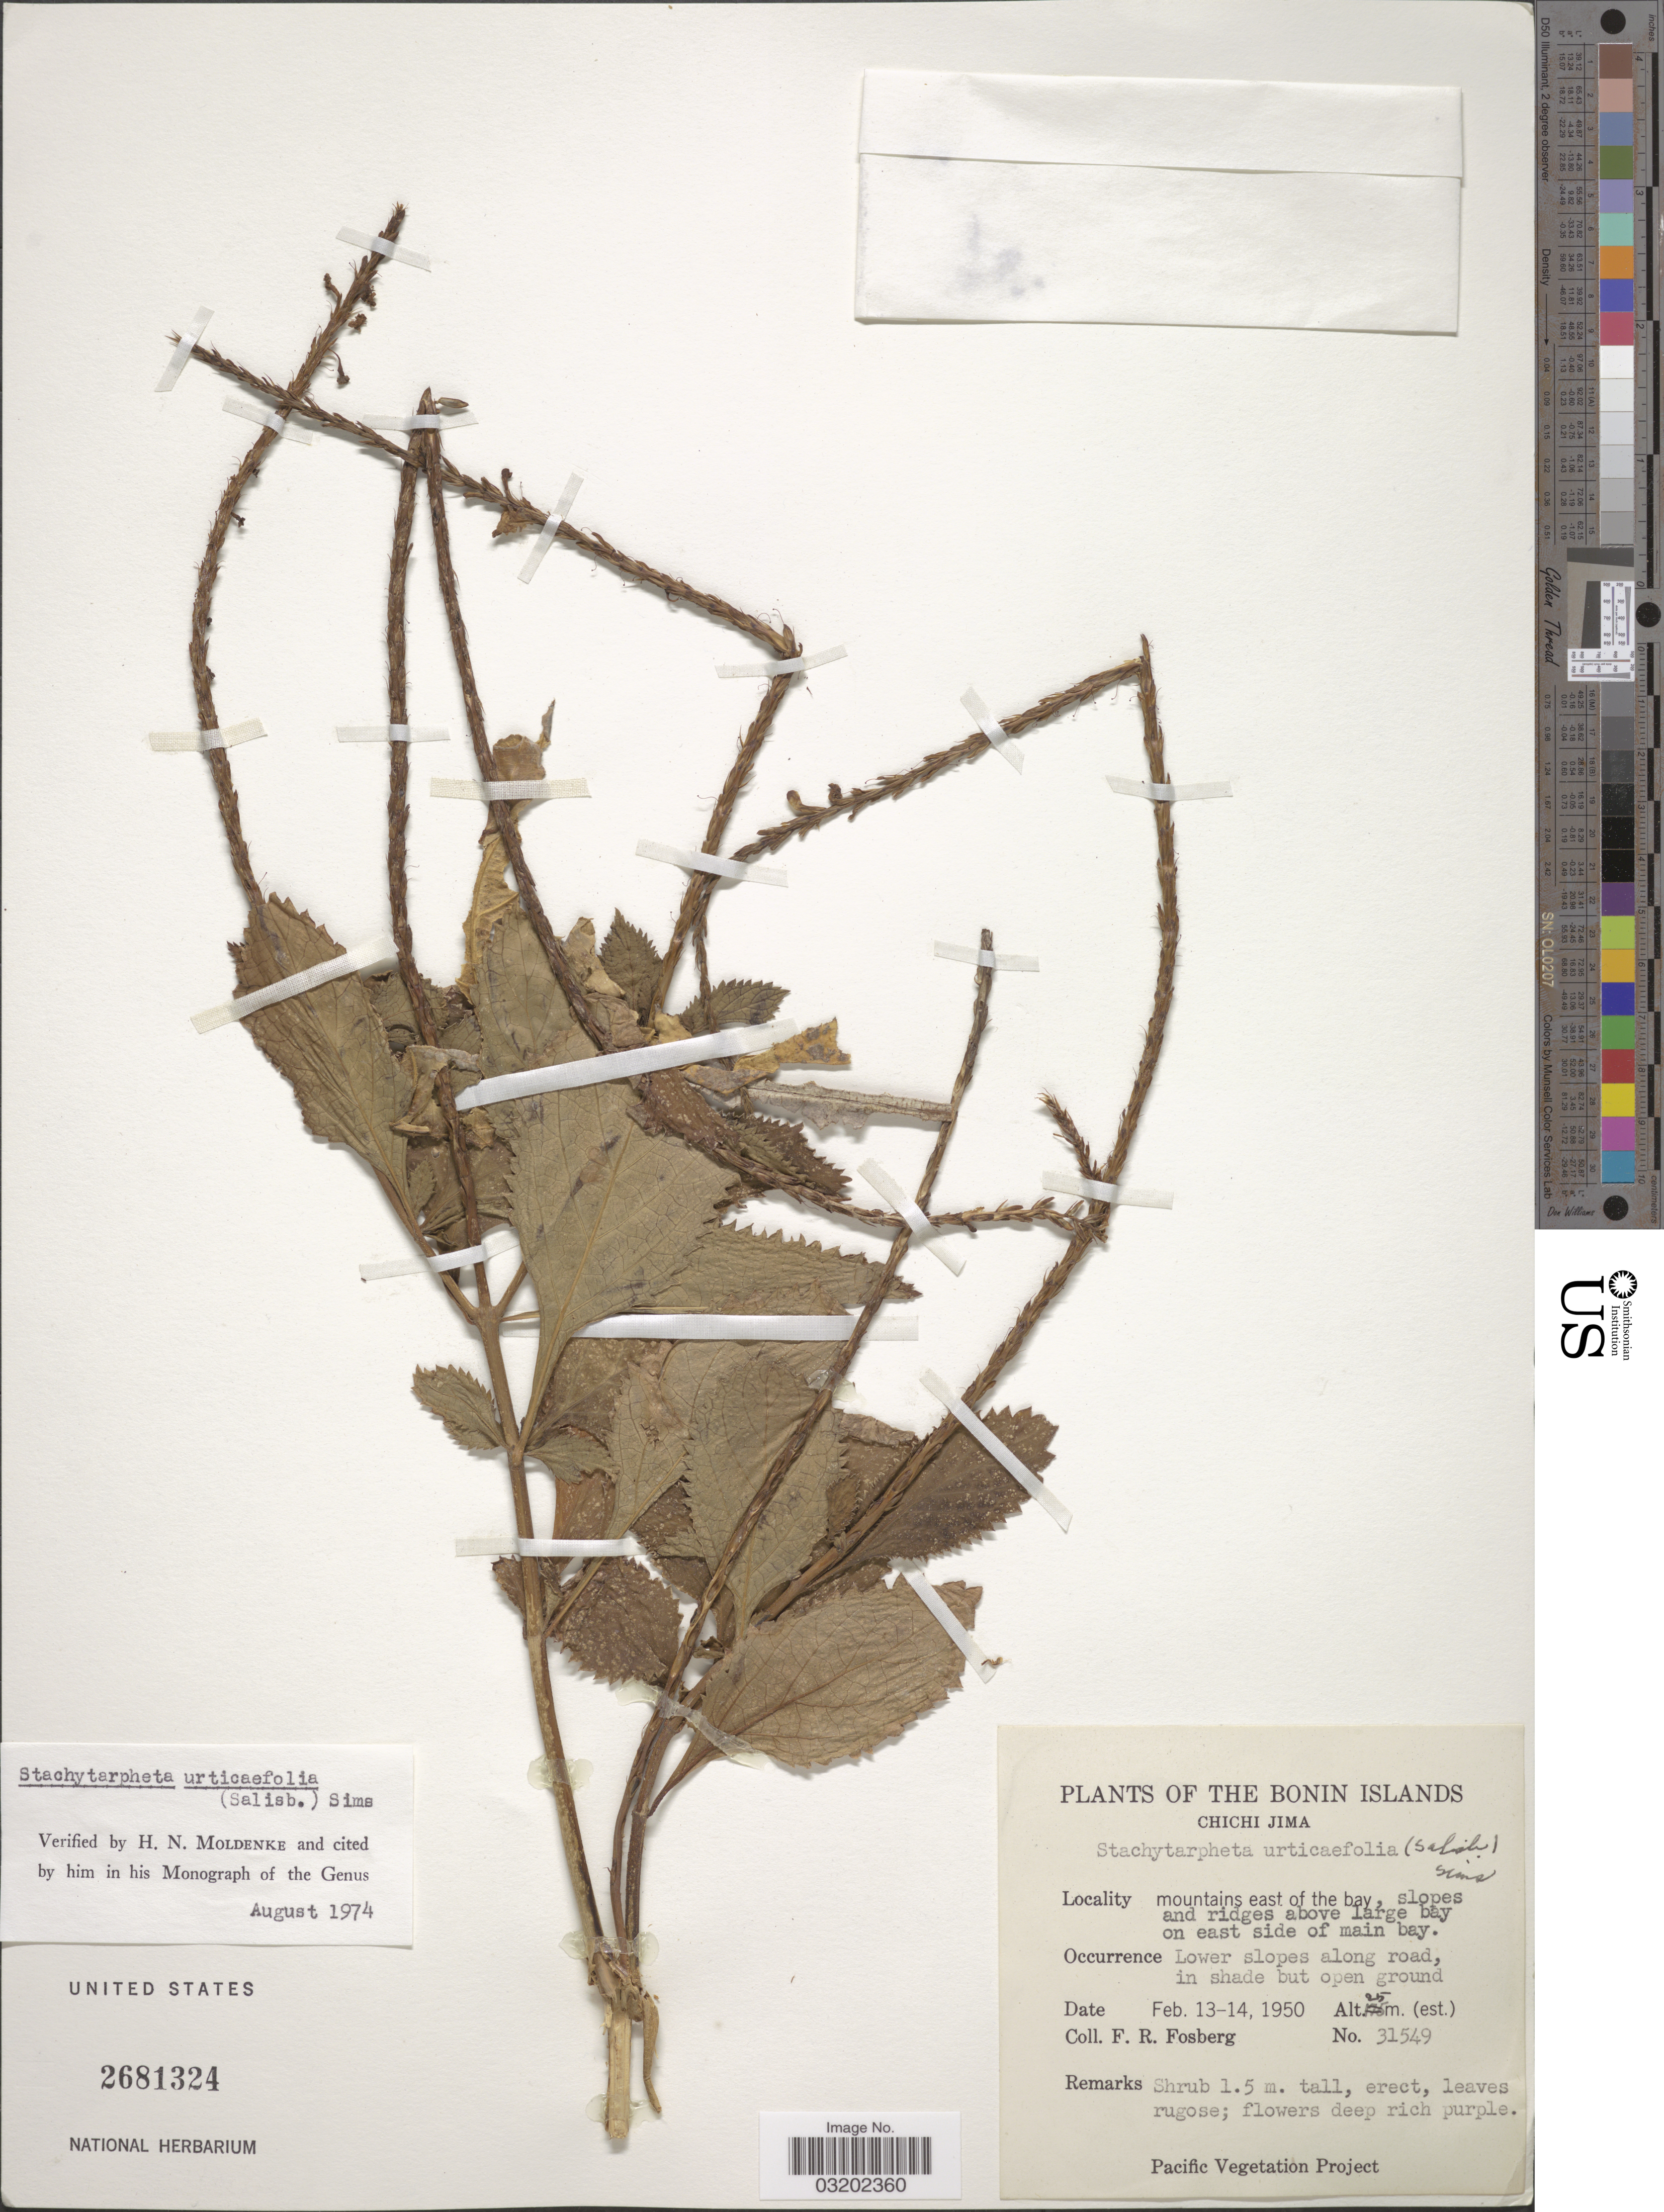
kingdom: Plantae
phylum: Tracheophyta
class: Magnoliopsida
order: Lamiales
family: Verbenaceae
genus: Stachytarpheta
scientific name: Stachytarpheta urticifolia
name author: Sims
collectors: F. R. Fosberg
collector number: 31549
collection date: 1950-02-13/1950-02-14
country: Japan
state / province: Tokyo, Federal City of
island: Bonin Islands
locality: The Bonin Islands. Chichi Jima. Mountains east of the bay, slopes and ridges above large bay on east side of main bay.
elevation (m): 25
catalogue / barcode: US 2681324